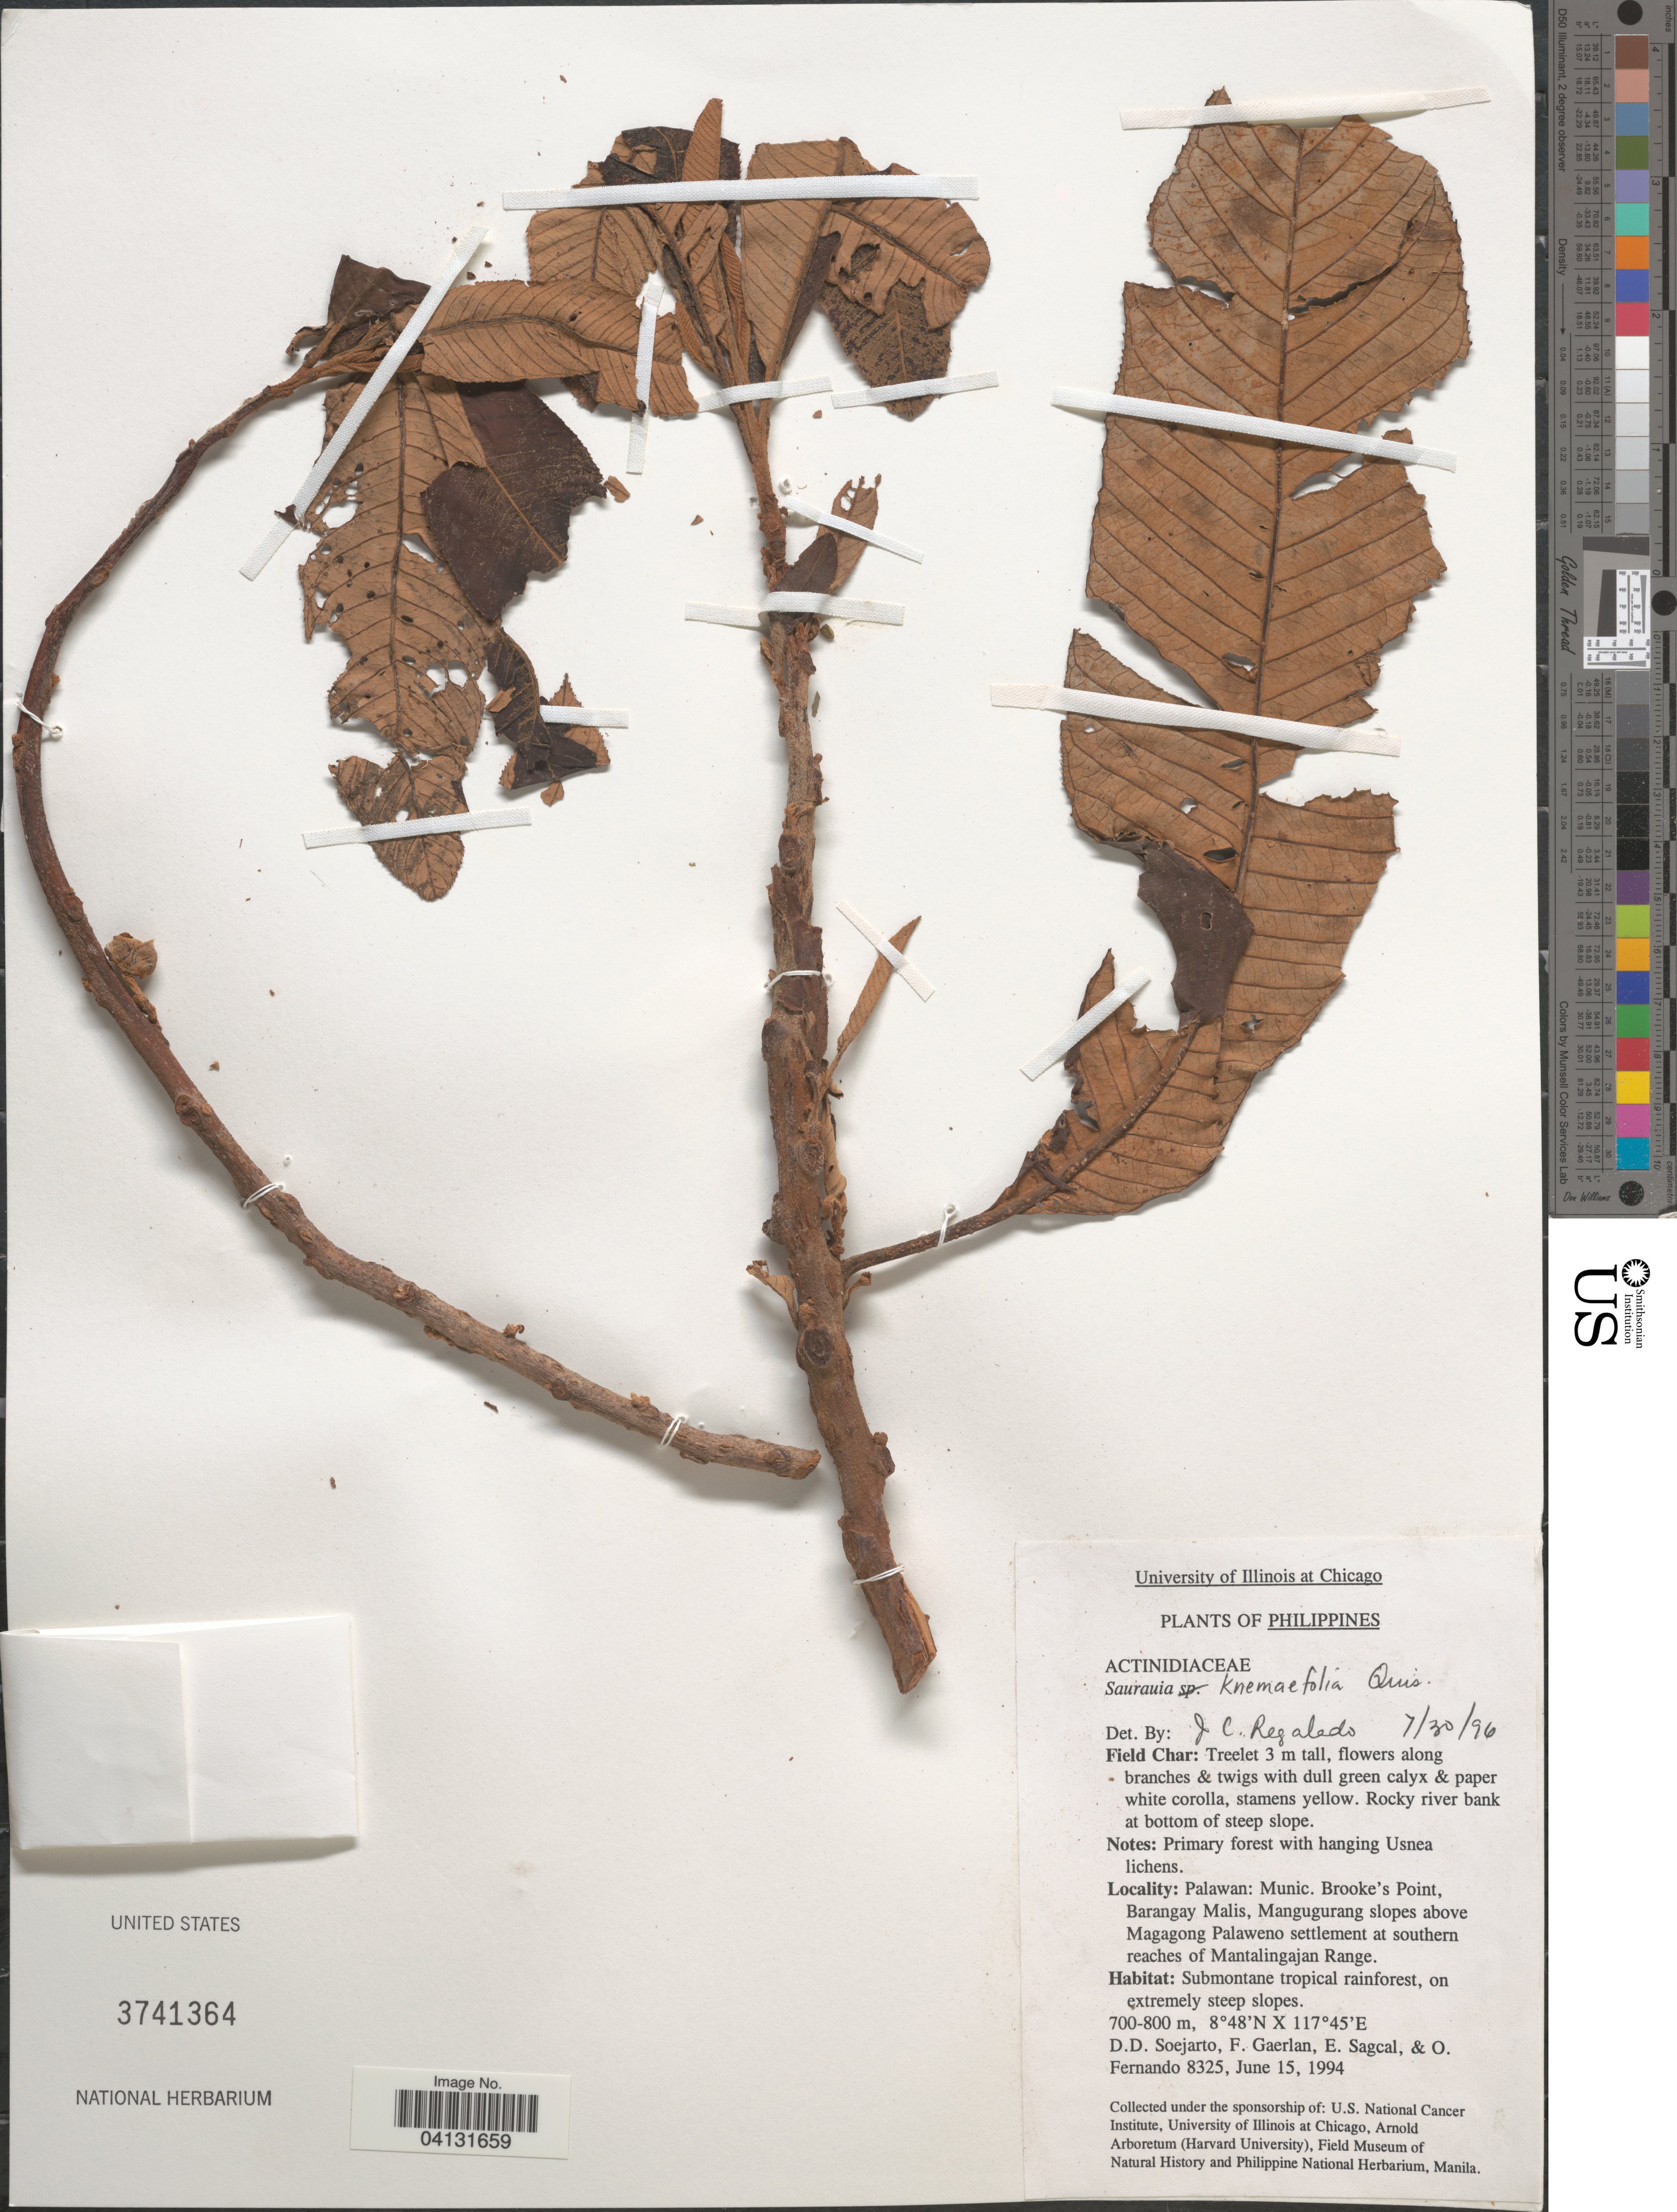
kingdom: Plantae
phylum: Tracheophyta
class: Magnoliopsida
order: Ericales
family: Actinidiaceae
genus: Saurauia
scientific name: Saurauia knemifolia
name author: Quisumb.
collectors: F. Gaerlan, E. Sagcal & O. Fernando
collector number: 8325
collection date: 1994-06-15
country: Philippines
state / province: Mimaropa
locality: Palawan: Munic. Brooke's Point, Bgy Malis, Mangugurang slopes above Magagong Palaweno settlement, at southern reaches of Mantalingajan Range.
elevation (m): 700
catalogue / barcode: US 3741364